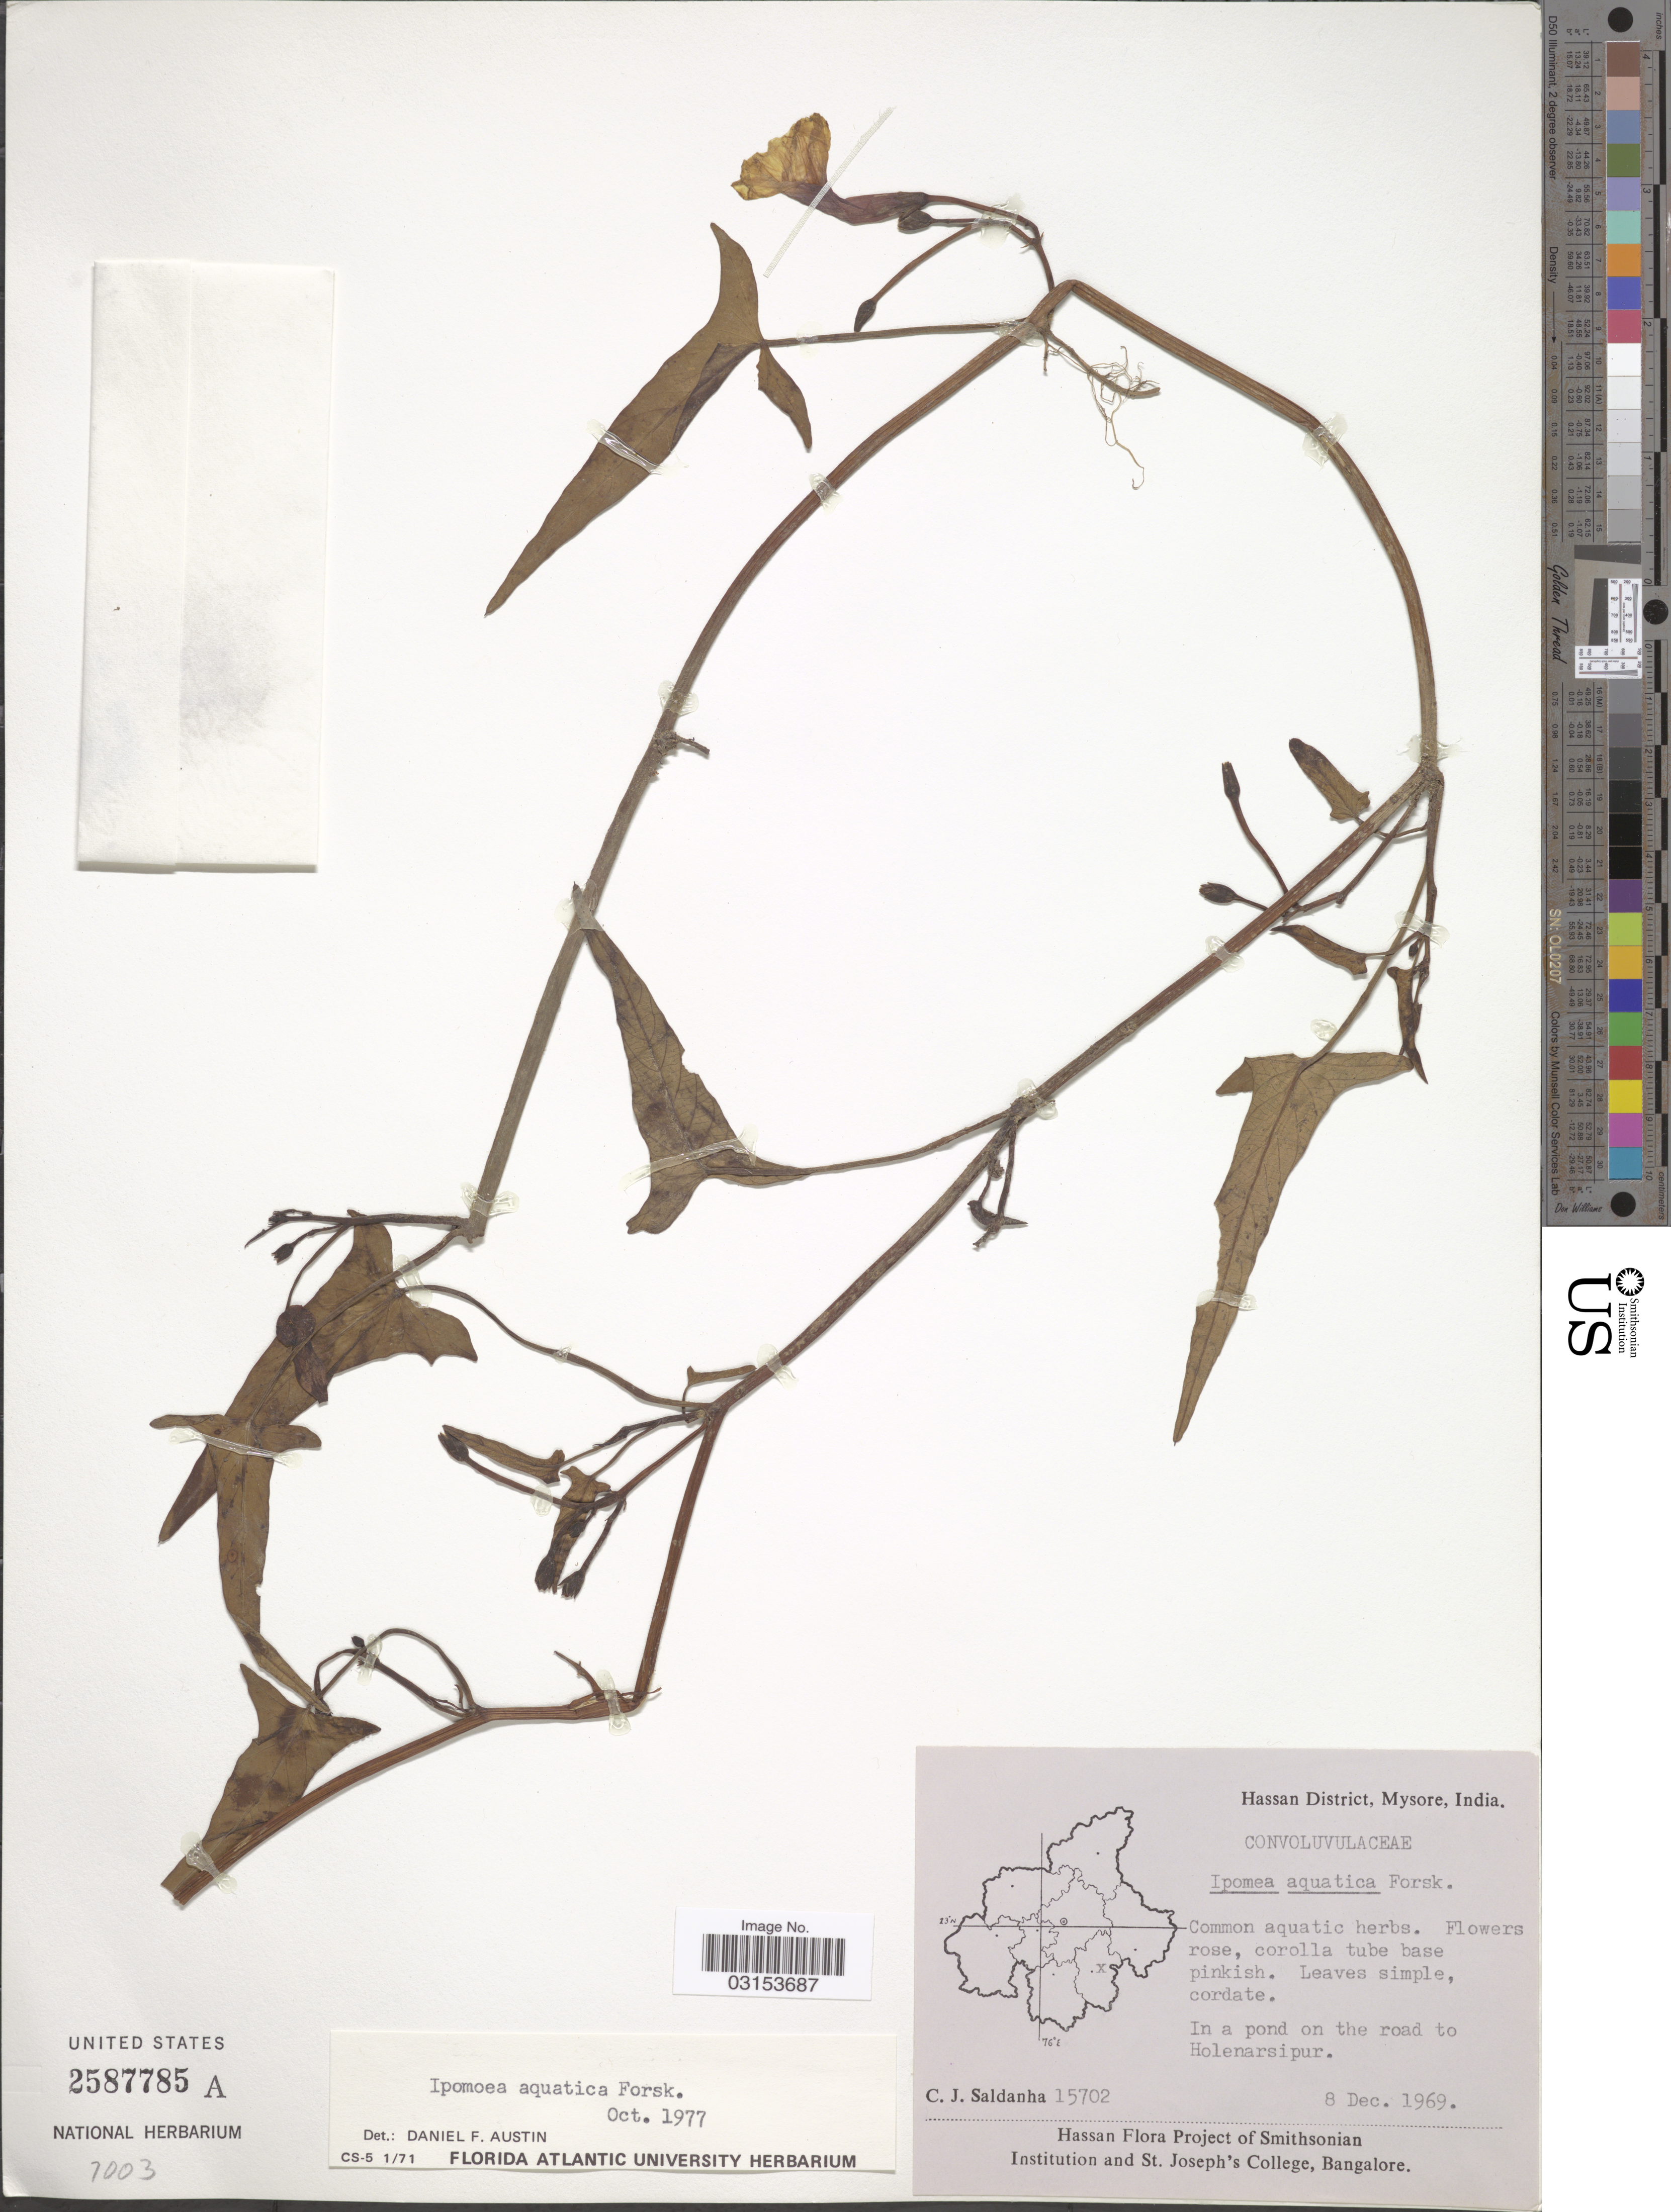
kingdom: Plantae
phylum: Tracheophyta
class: Magnoliopsida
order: Solanales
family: Convolvulaceae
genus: Ipomoea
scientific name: Ipomoea aquatica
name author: Forssk.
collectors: C. J. Saldanha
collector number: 15702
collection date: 1969-12-08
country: India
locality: Hassan District, Mysore. In a pond on the road to Holenarsipur.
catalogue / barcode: US 2587785A